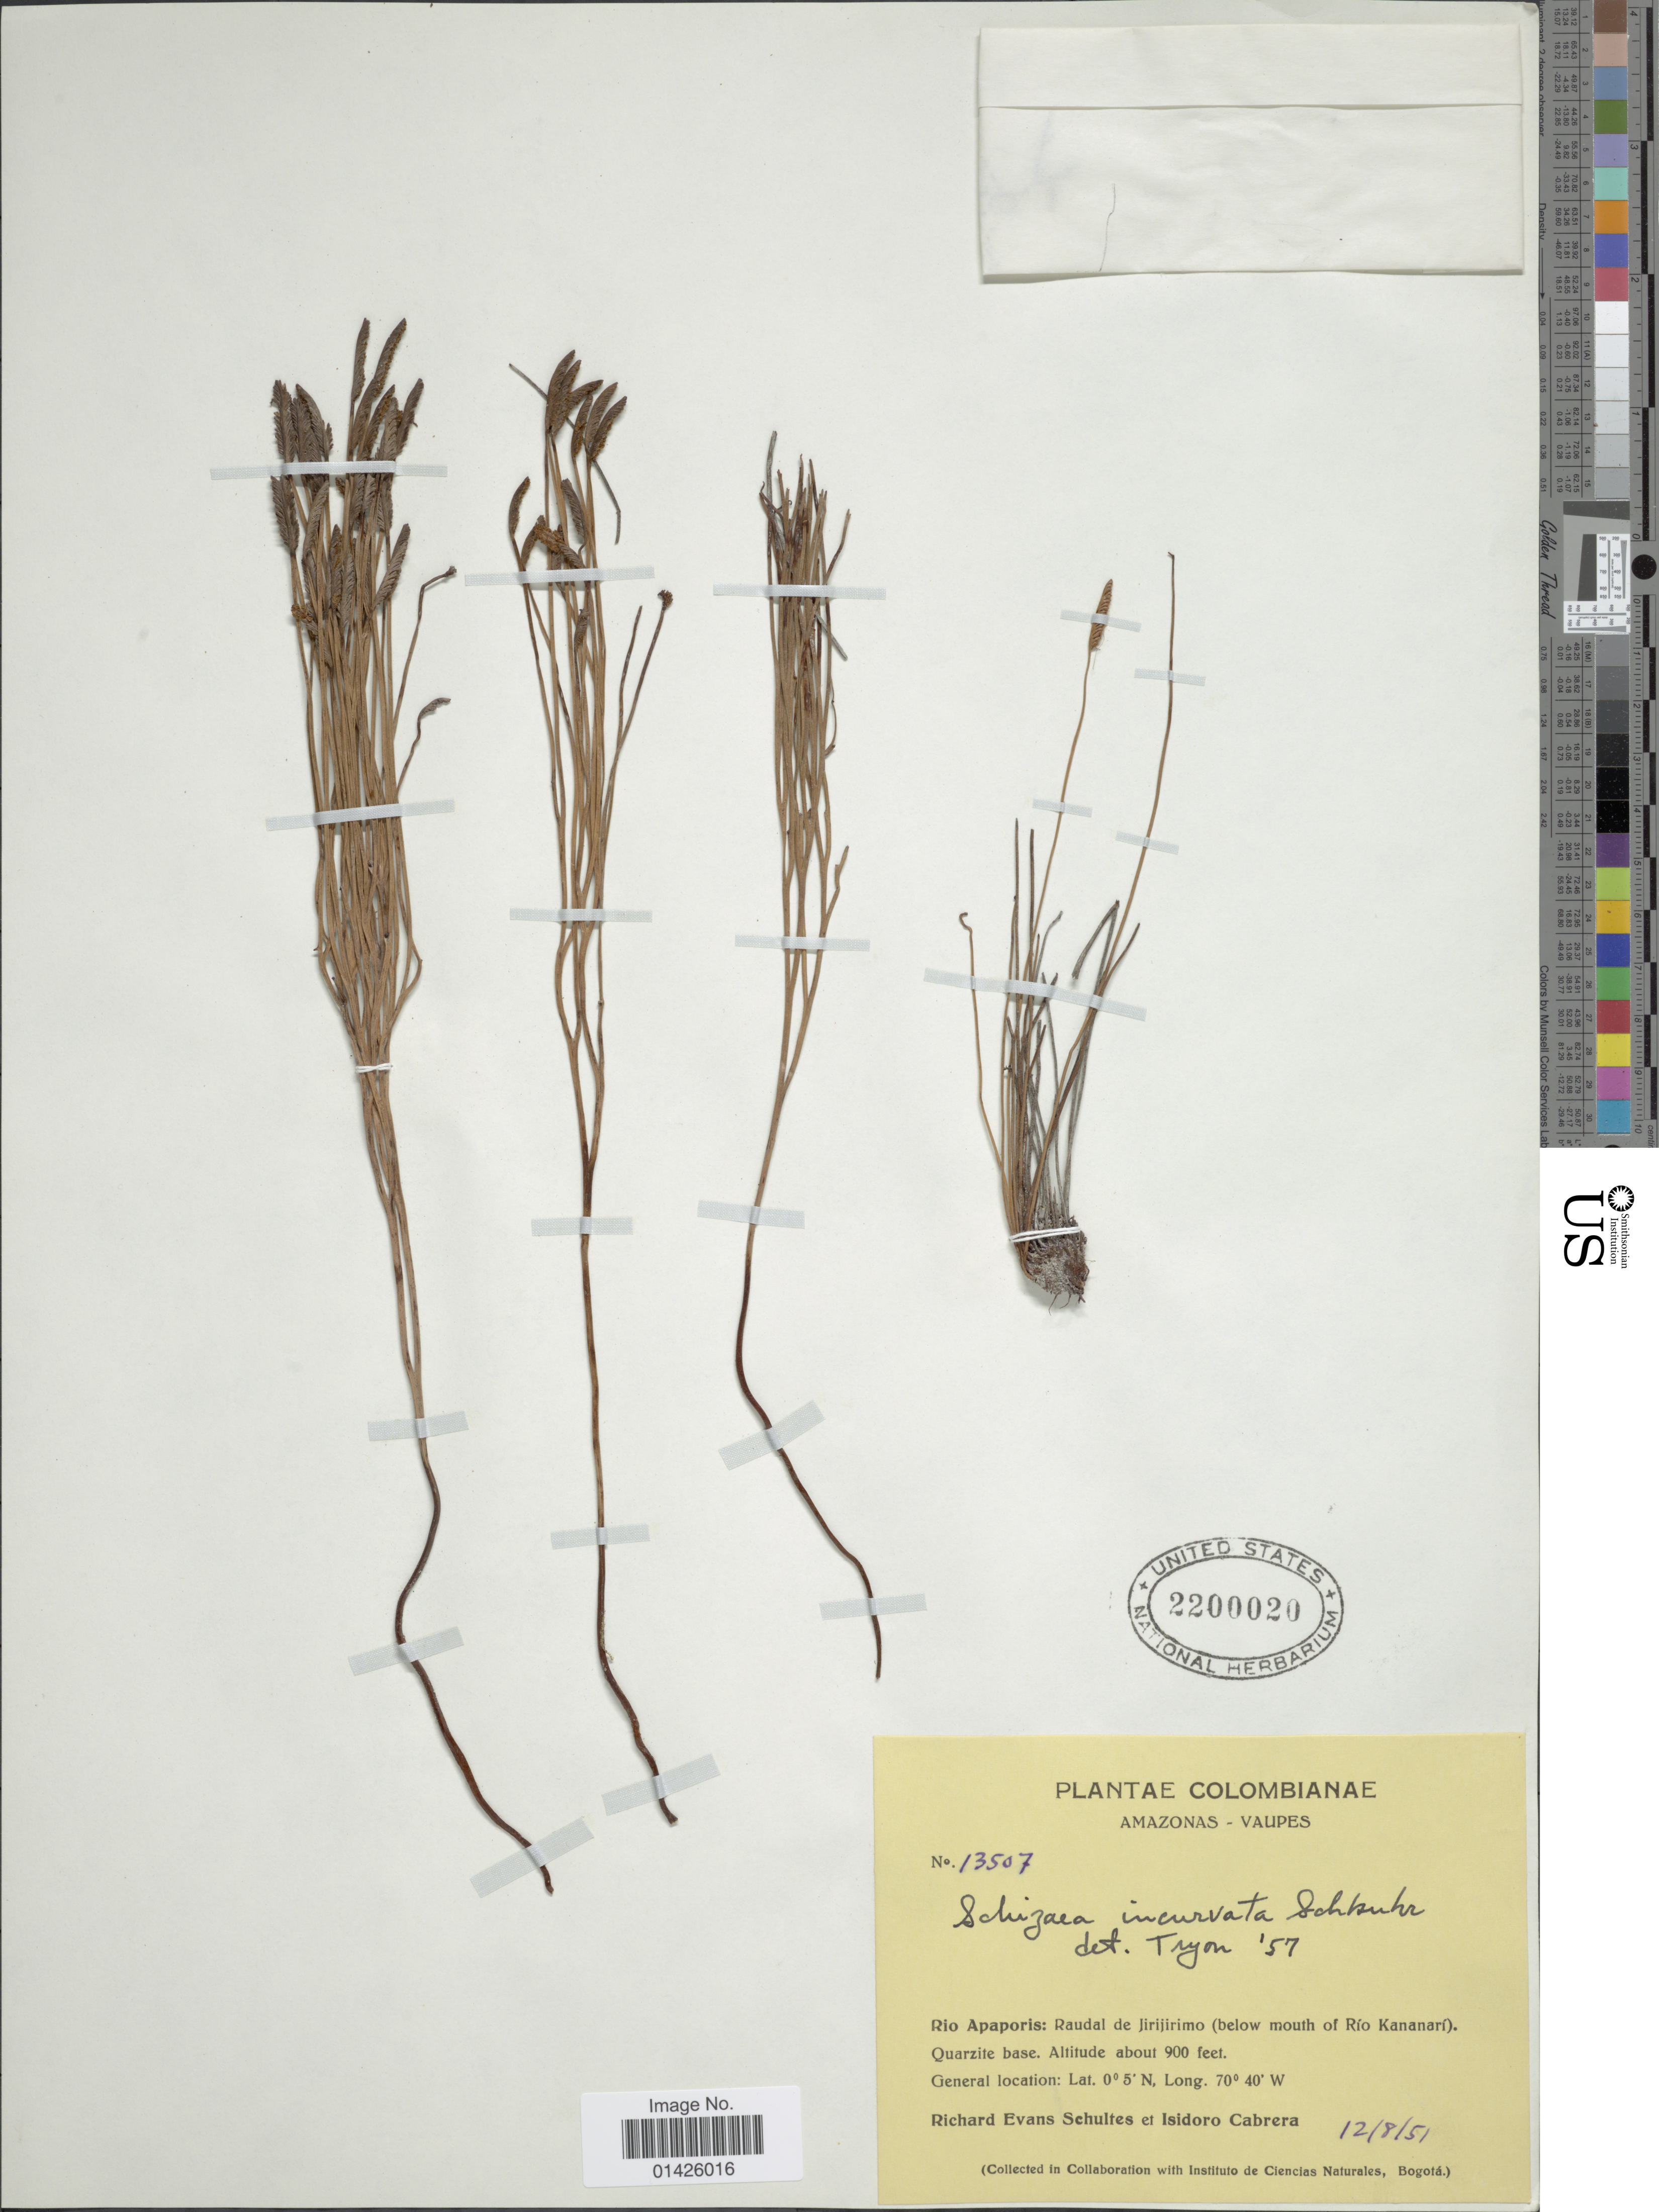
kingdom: Plantae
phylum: Tracheophyta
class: Polypodiopsida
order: Schizaeales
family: Schizaeaceae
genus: Schizaea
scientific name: Schizaea stricta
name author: Lellinger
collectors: R. E. Schultes & I. Cabrera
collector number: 13507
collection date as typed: Transcribed d/m/y: 12/8/51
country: Colombia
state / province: Amazônas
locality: Amazonas-vaupes, Rio Apaporis de Jirjirimo (below mouth of Río Kananarí)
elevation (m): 274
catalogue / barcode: US 2200020